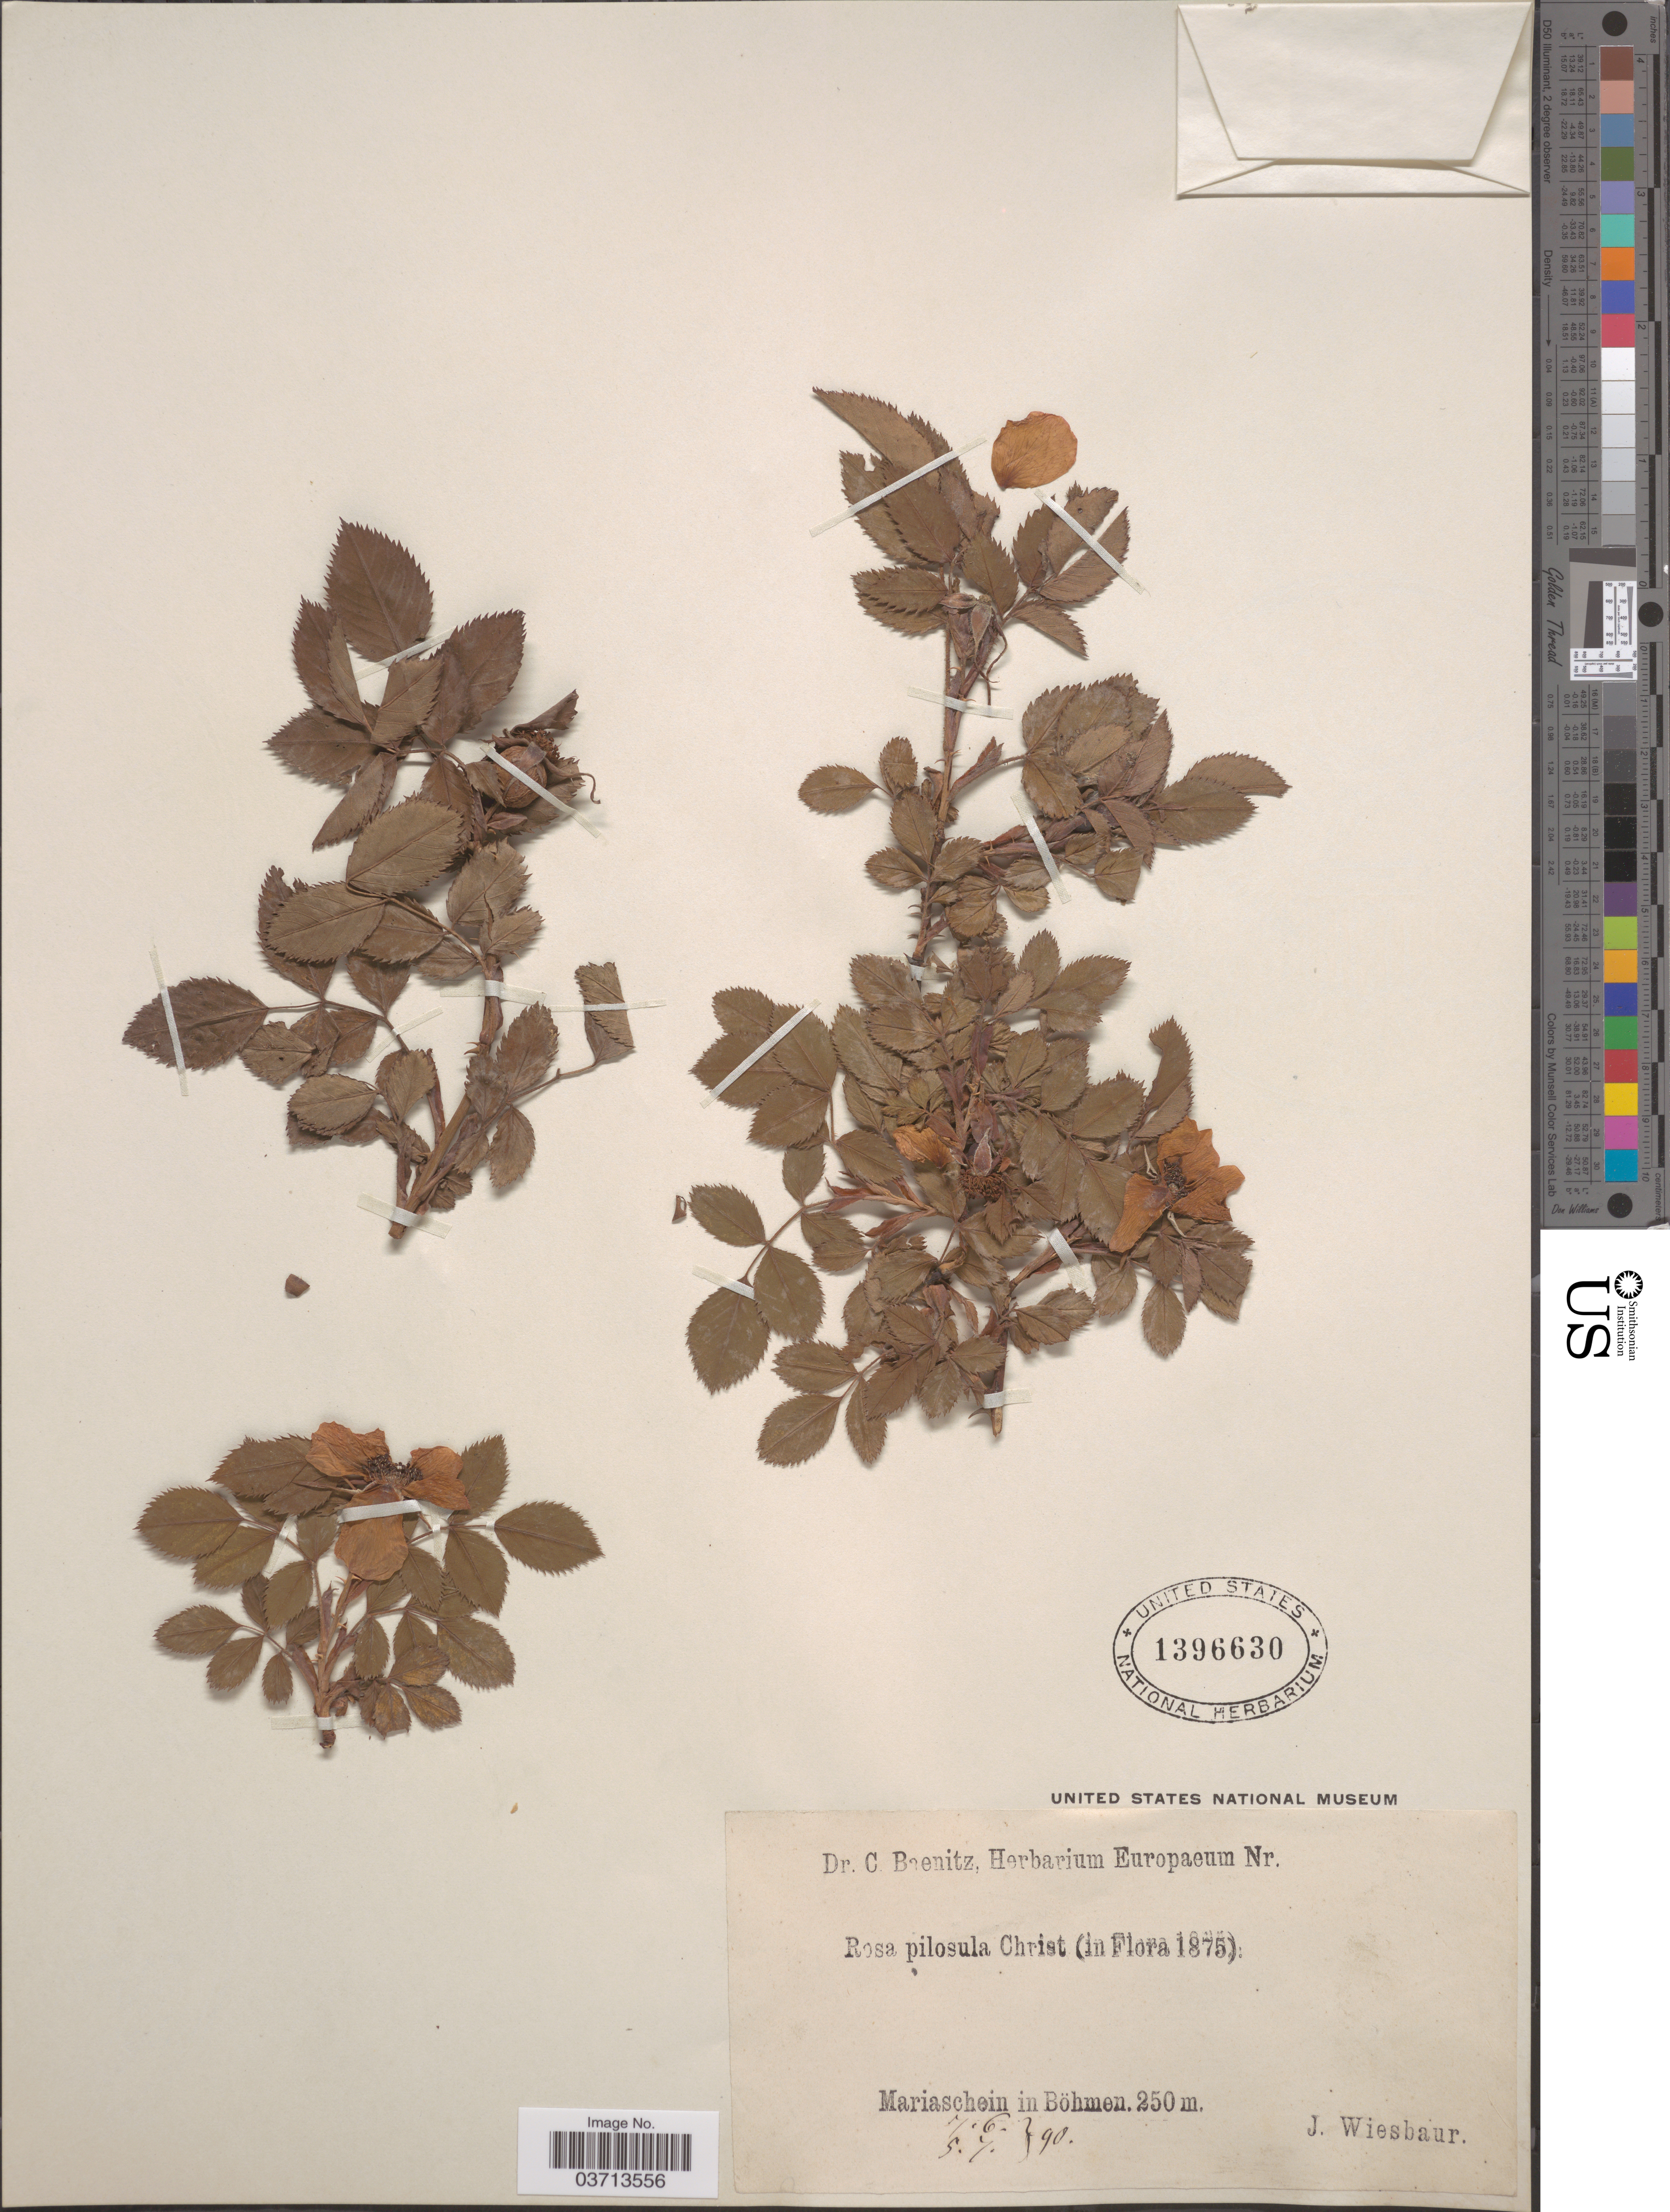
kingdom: Plantae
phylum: Tracheophyta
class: Magnoliopsida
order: Rosales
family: Rosaceae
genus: Rosa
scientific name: Rosa pilosula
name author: Dalla Torre & Sarnth.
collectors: J. Wiesbaur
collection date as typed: Transcribed d/m/y: 7/6/98 to 5/7/98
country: Czechia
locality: Mariaschein in Böhmen.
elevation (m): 250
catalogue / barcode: US 1396630